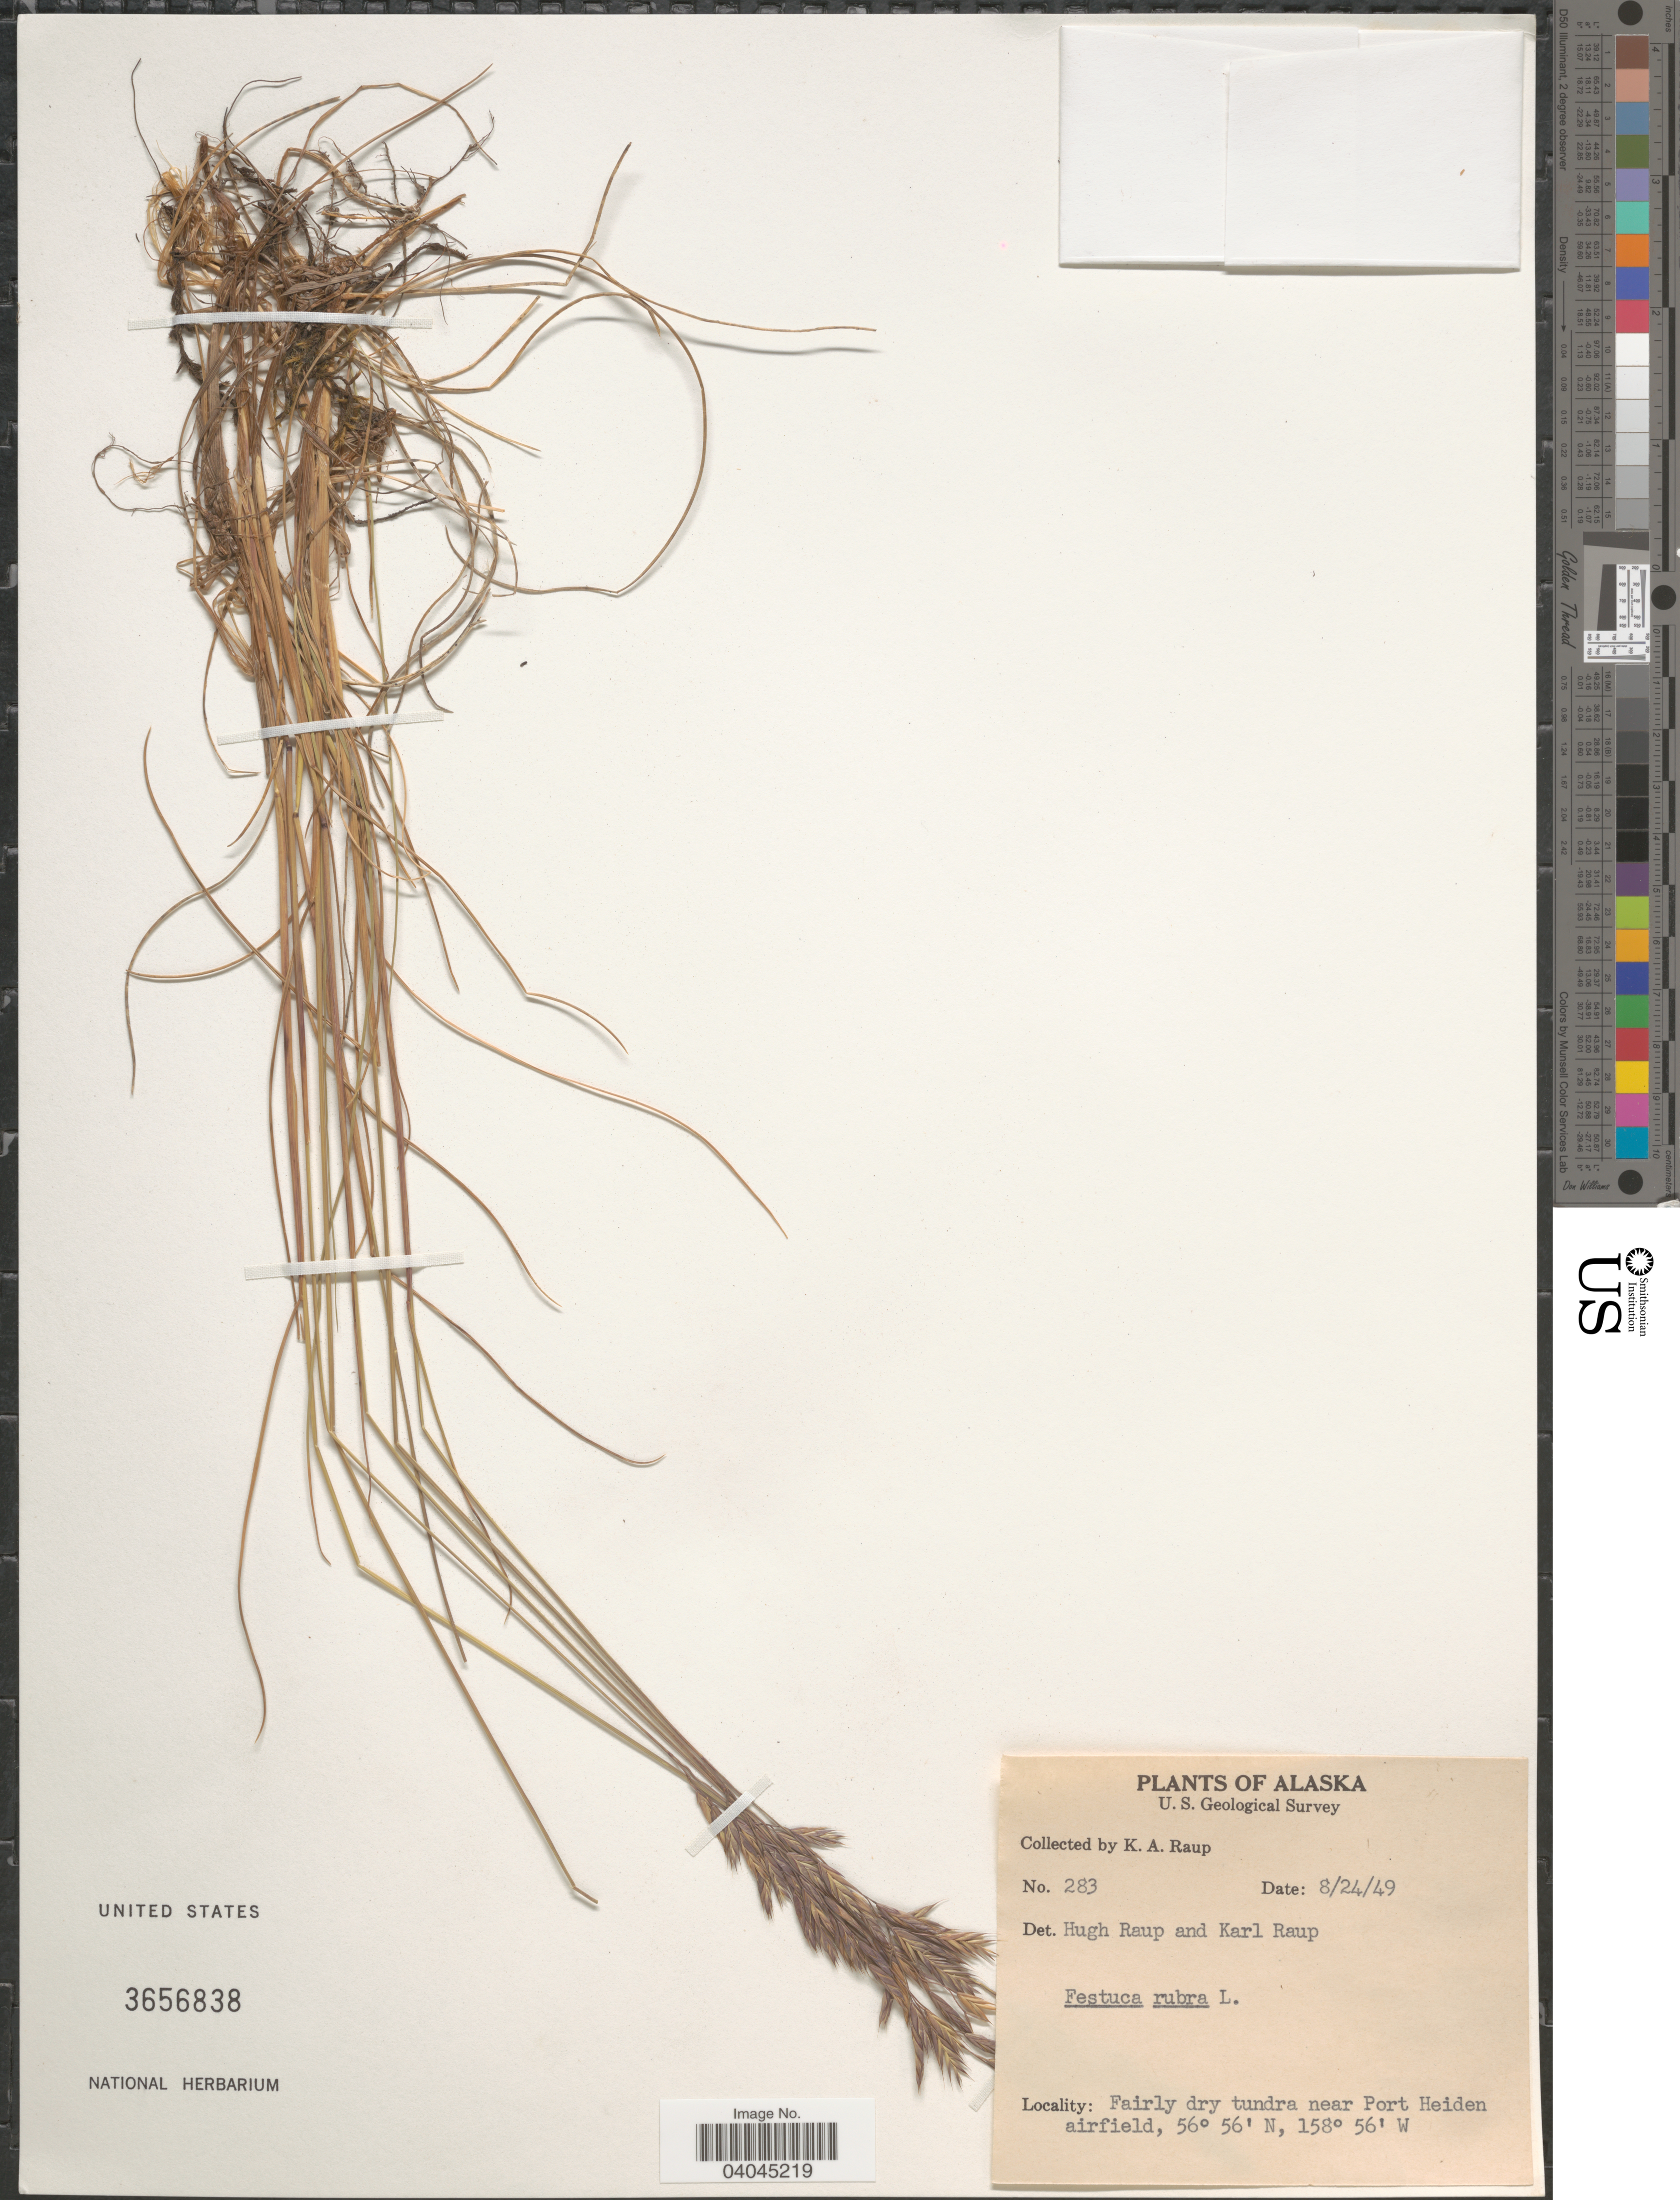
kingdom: Plantae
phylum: Tracheophyta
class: Liliopsida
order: Poales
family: Poaceae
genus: Festuca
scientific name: Festuca rubra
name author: L.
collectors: K. Raup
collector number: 283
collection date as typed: Transcribed d/m/y: 24/8/49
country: United States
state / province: Alaska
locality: Near Port Heiden airfield.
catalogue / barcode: US 3656838